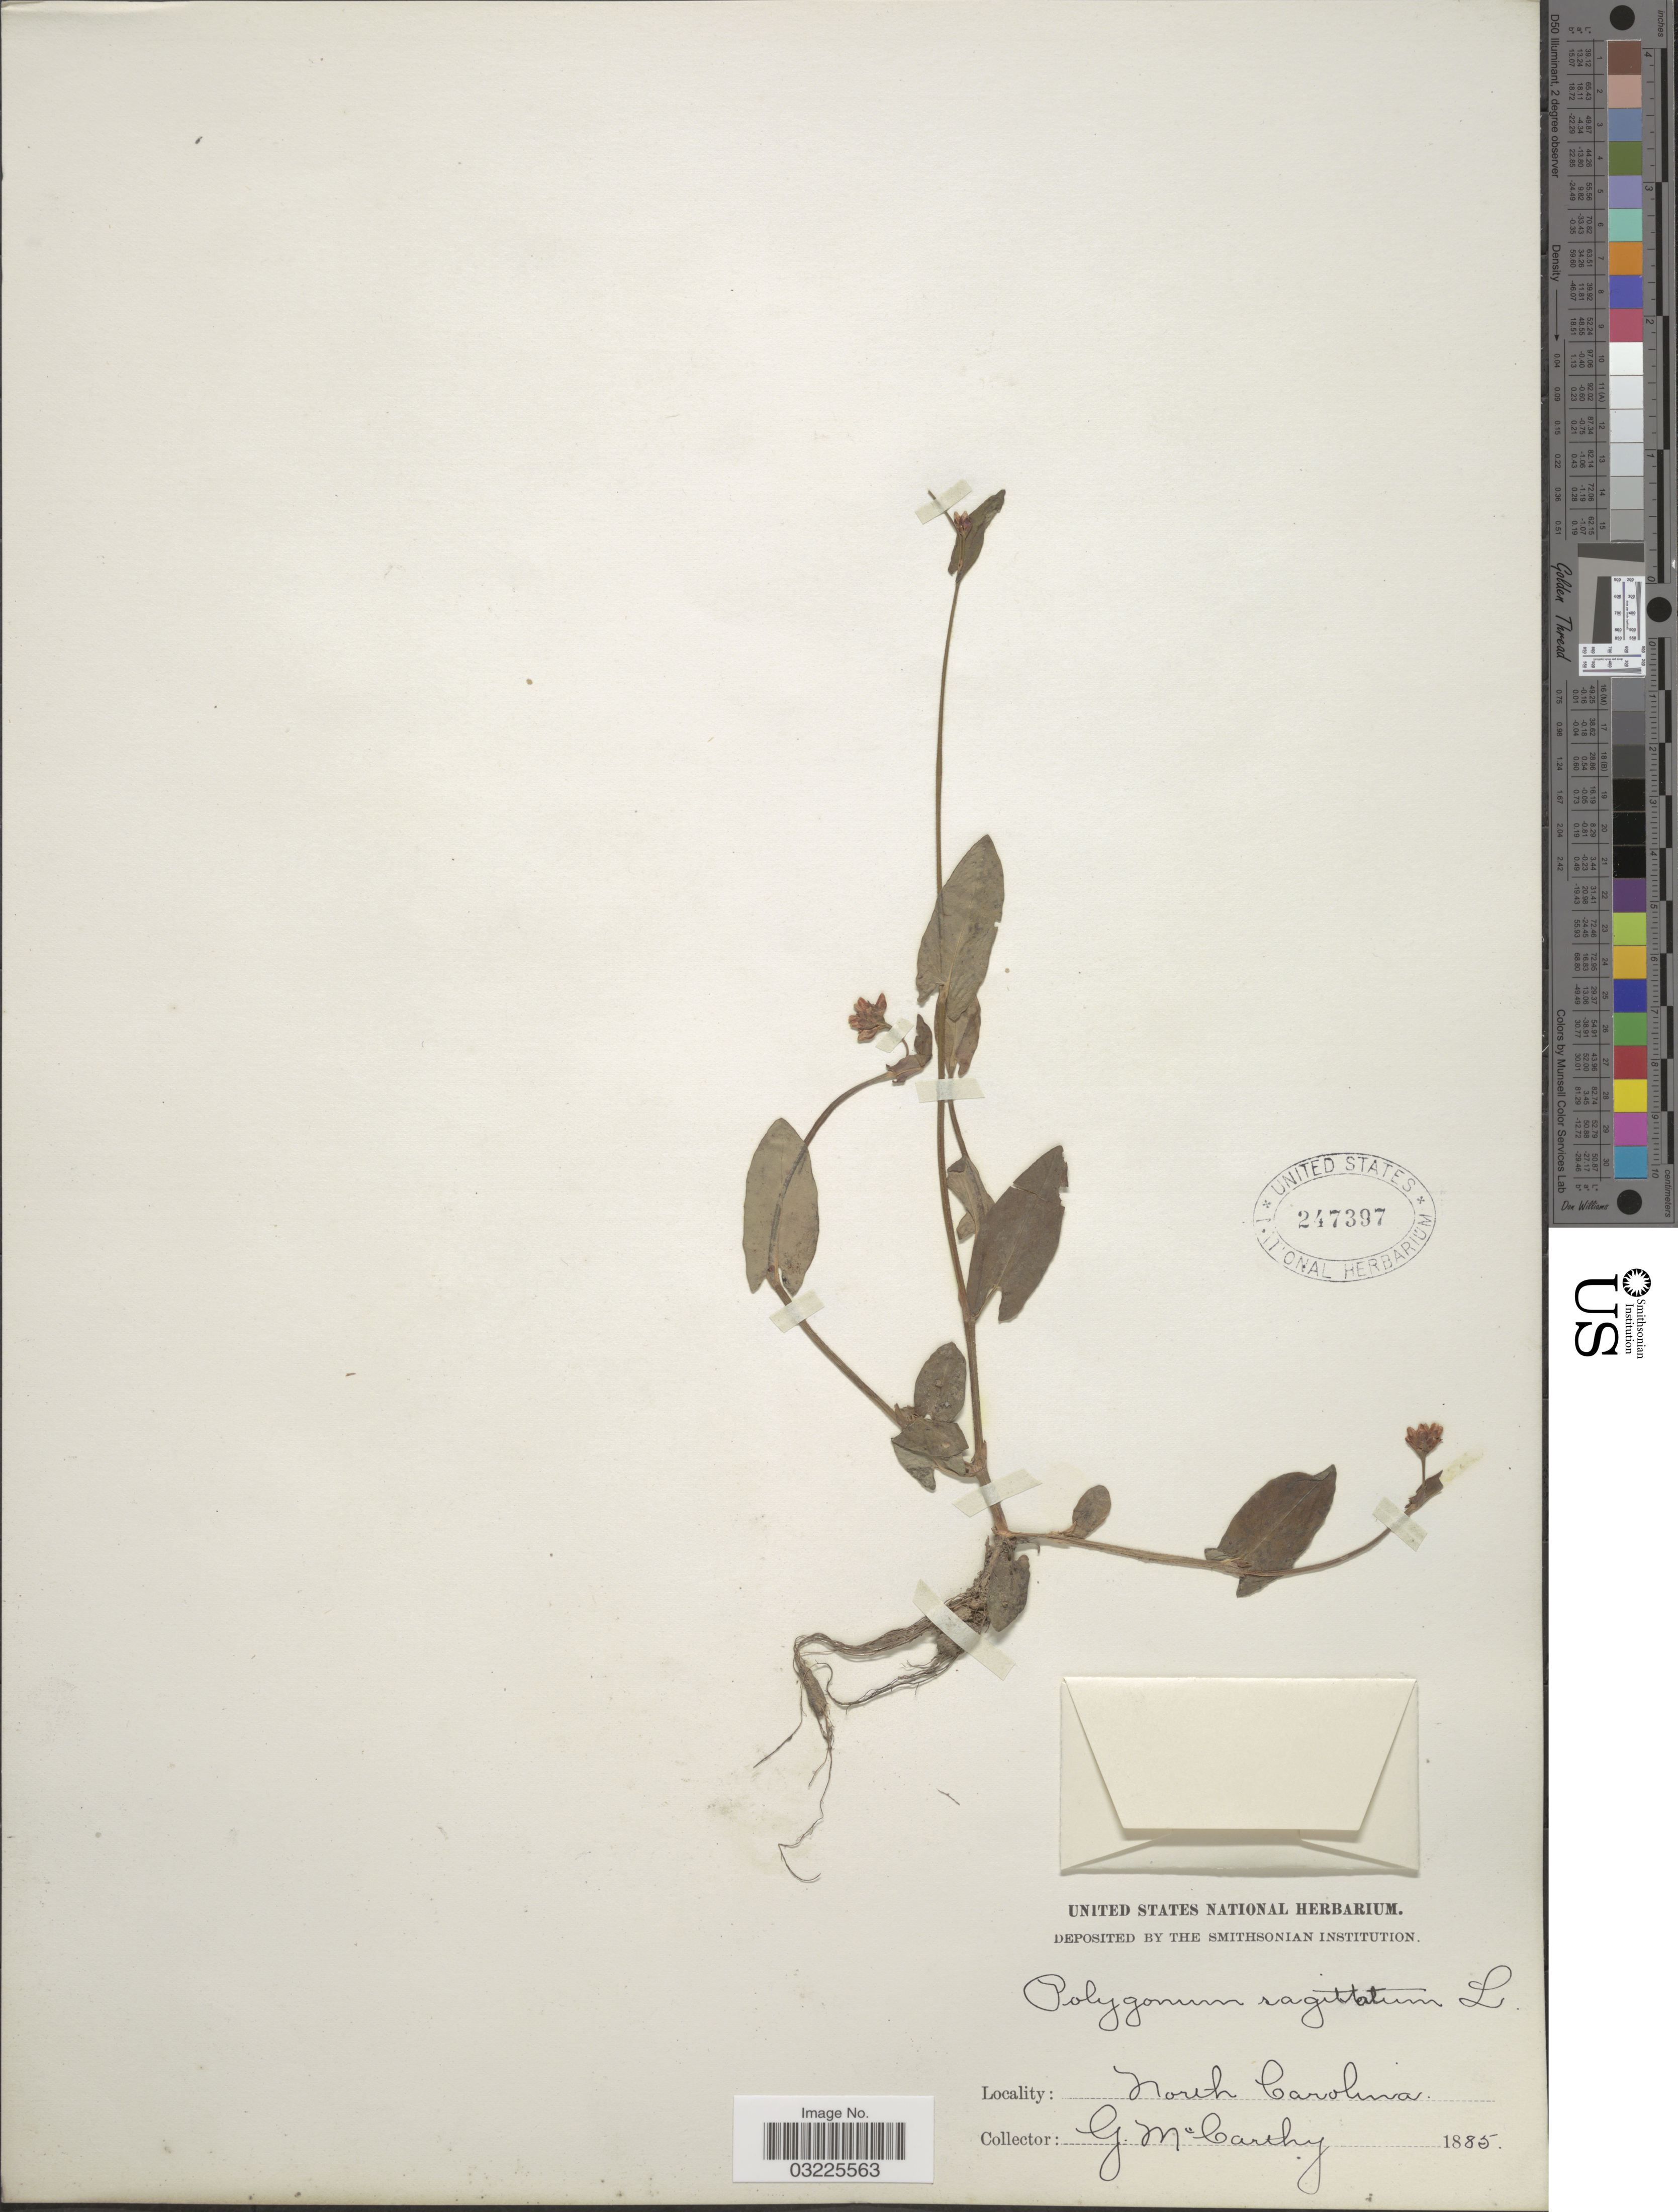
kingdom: Plantae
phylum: Tracheophyta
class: Magnoliopsida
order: Caryophyllales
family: Polygonaceae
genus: Persicaria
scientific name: Persicaria sagittata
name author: (L.) H. Gross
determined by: Atha, D. E.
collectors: G. McCarthy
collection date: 1885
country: United States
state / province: North Carolina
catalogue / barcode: US 247397